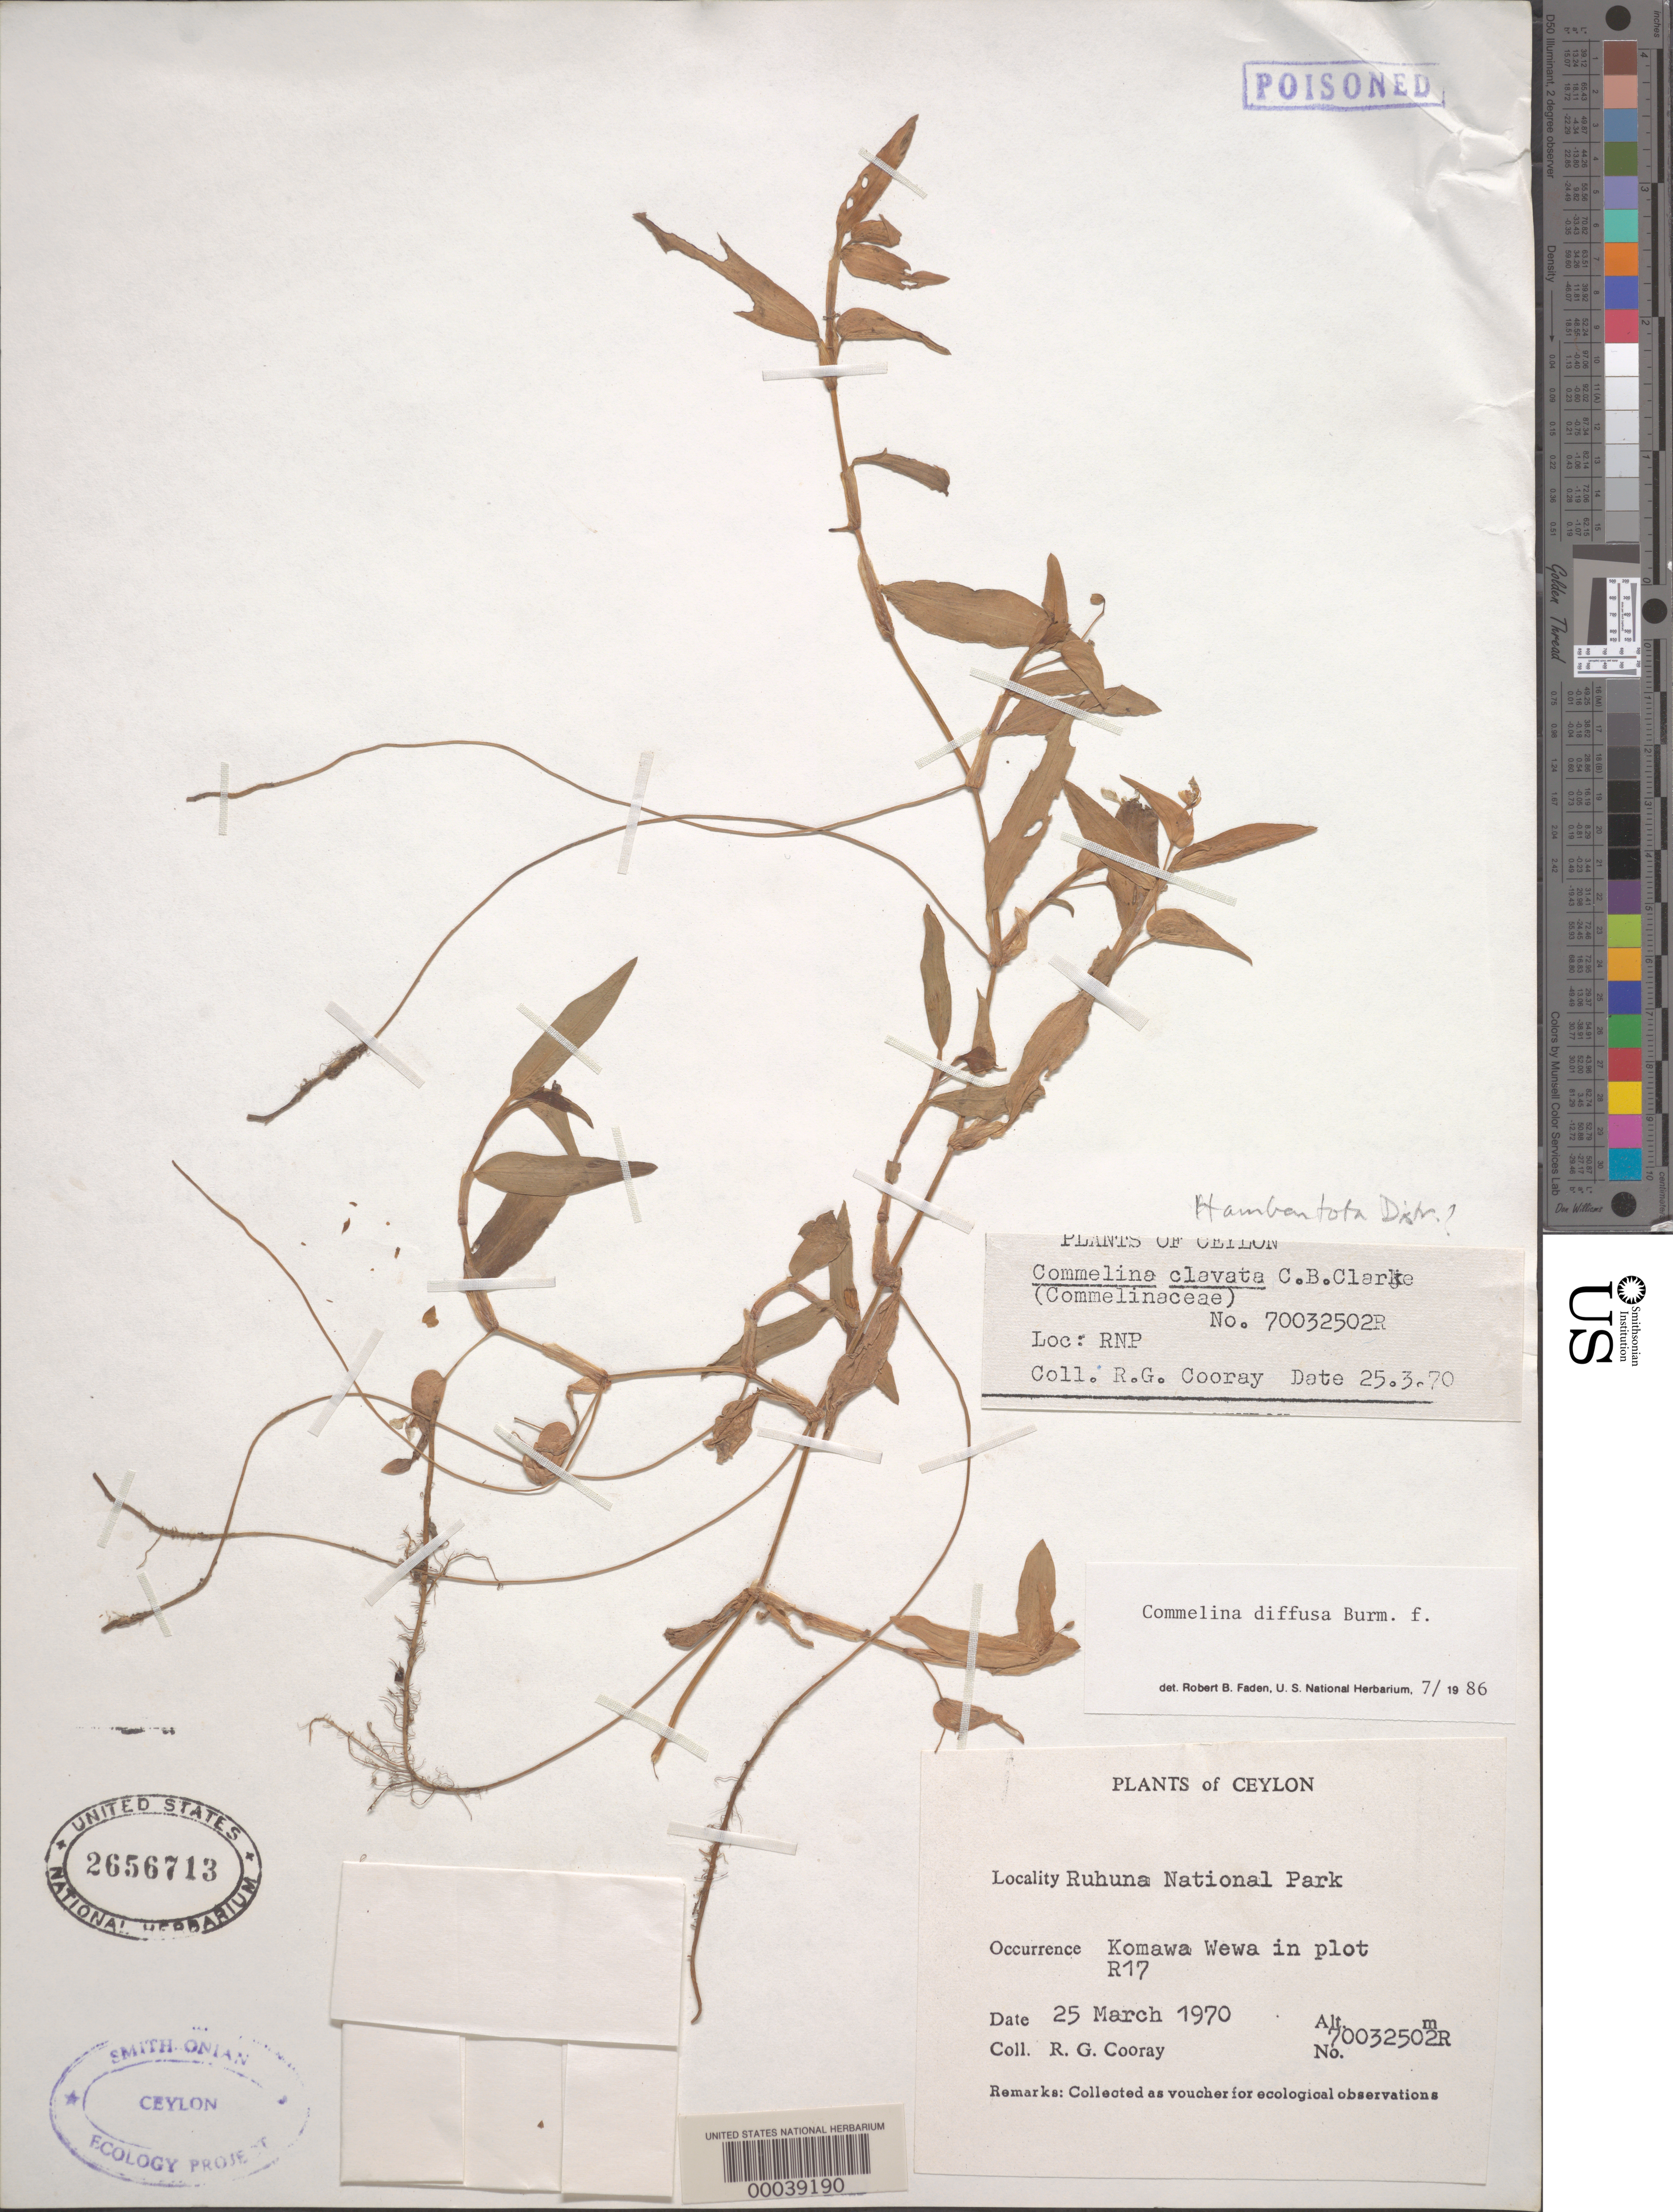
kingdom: Plantae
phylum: Tracheophyta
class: Liliopsida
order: Commelinales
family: Commelinaceae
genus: Commelina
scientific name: Commelina diffusa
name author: Burm. f.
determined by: Faden, Robert B., (US), Smithsonian Institution - National Museum of Natural History (UNITED STATES)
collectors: R. Cooray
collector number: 70032502r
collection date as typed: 25 Mar 1970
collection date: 1970-03-25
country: Sri Lanka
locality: Ruhuna national park, komawa wewa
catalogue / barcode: US 2656713